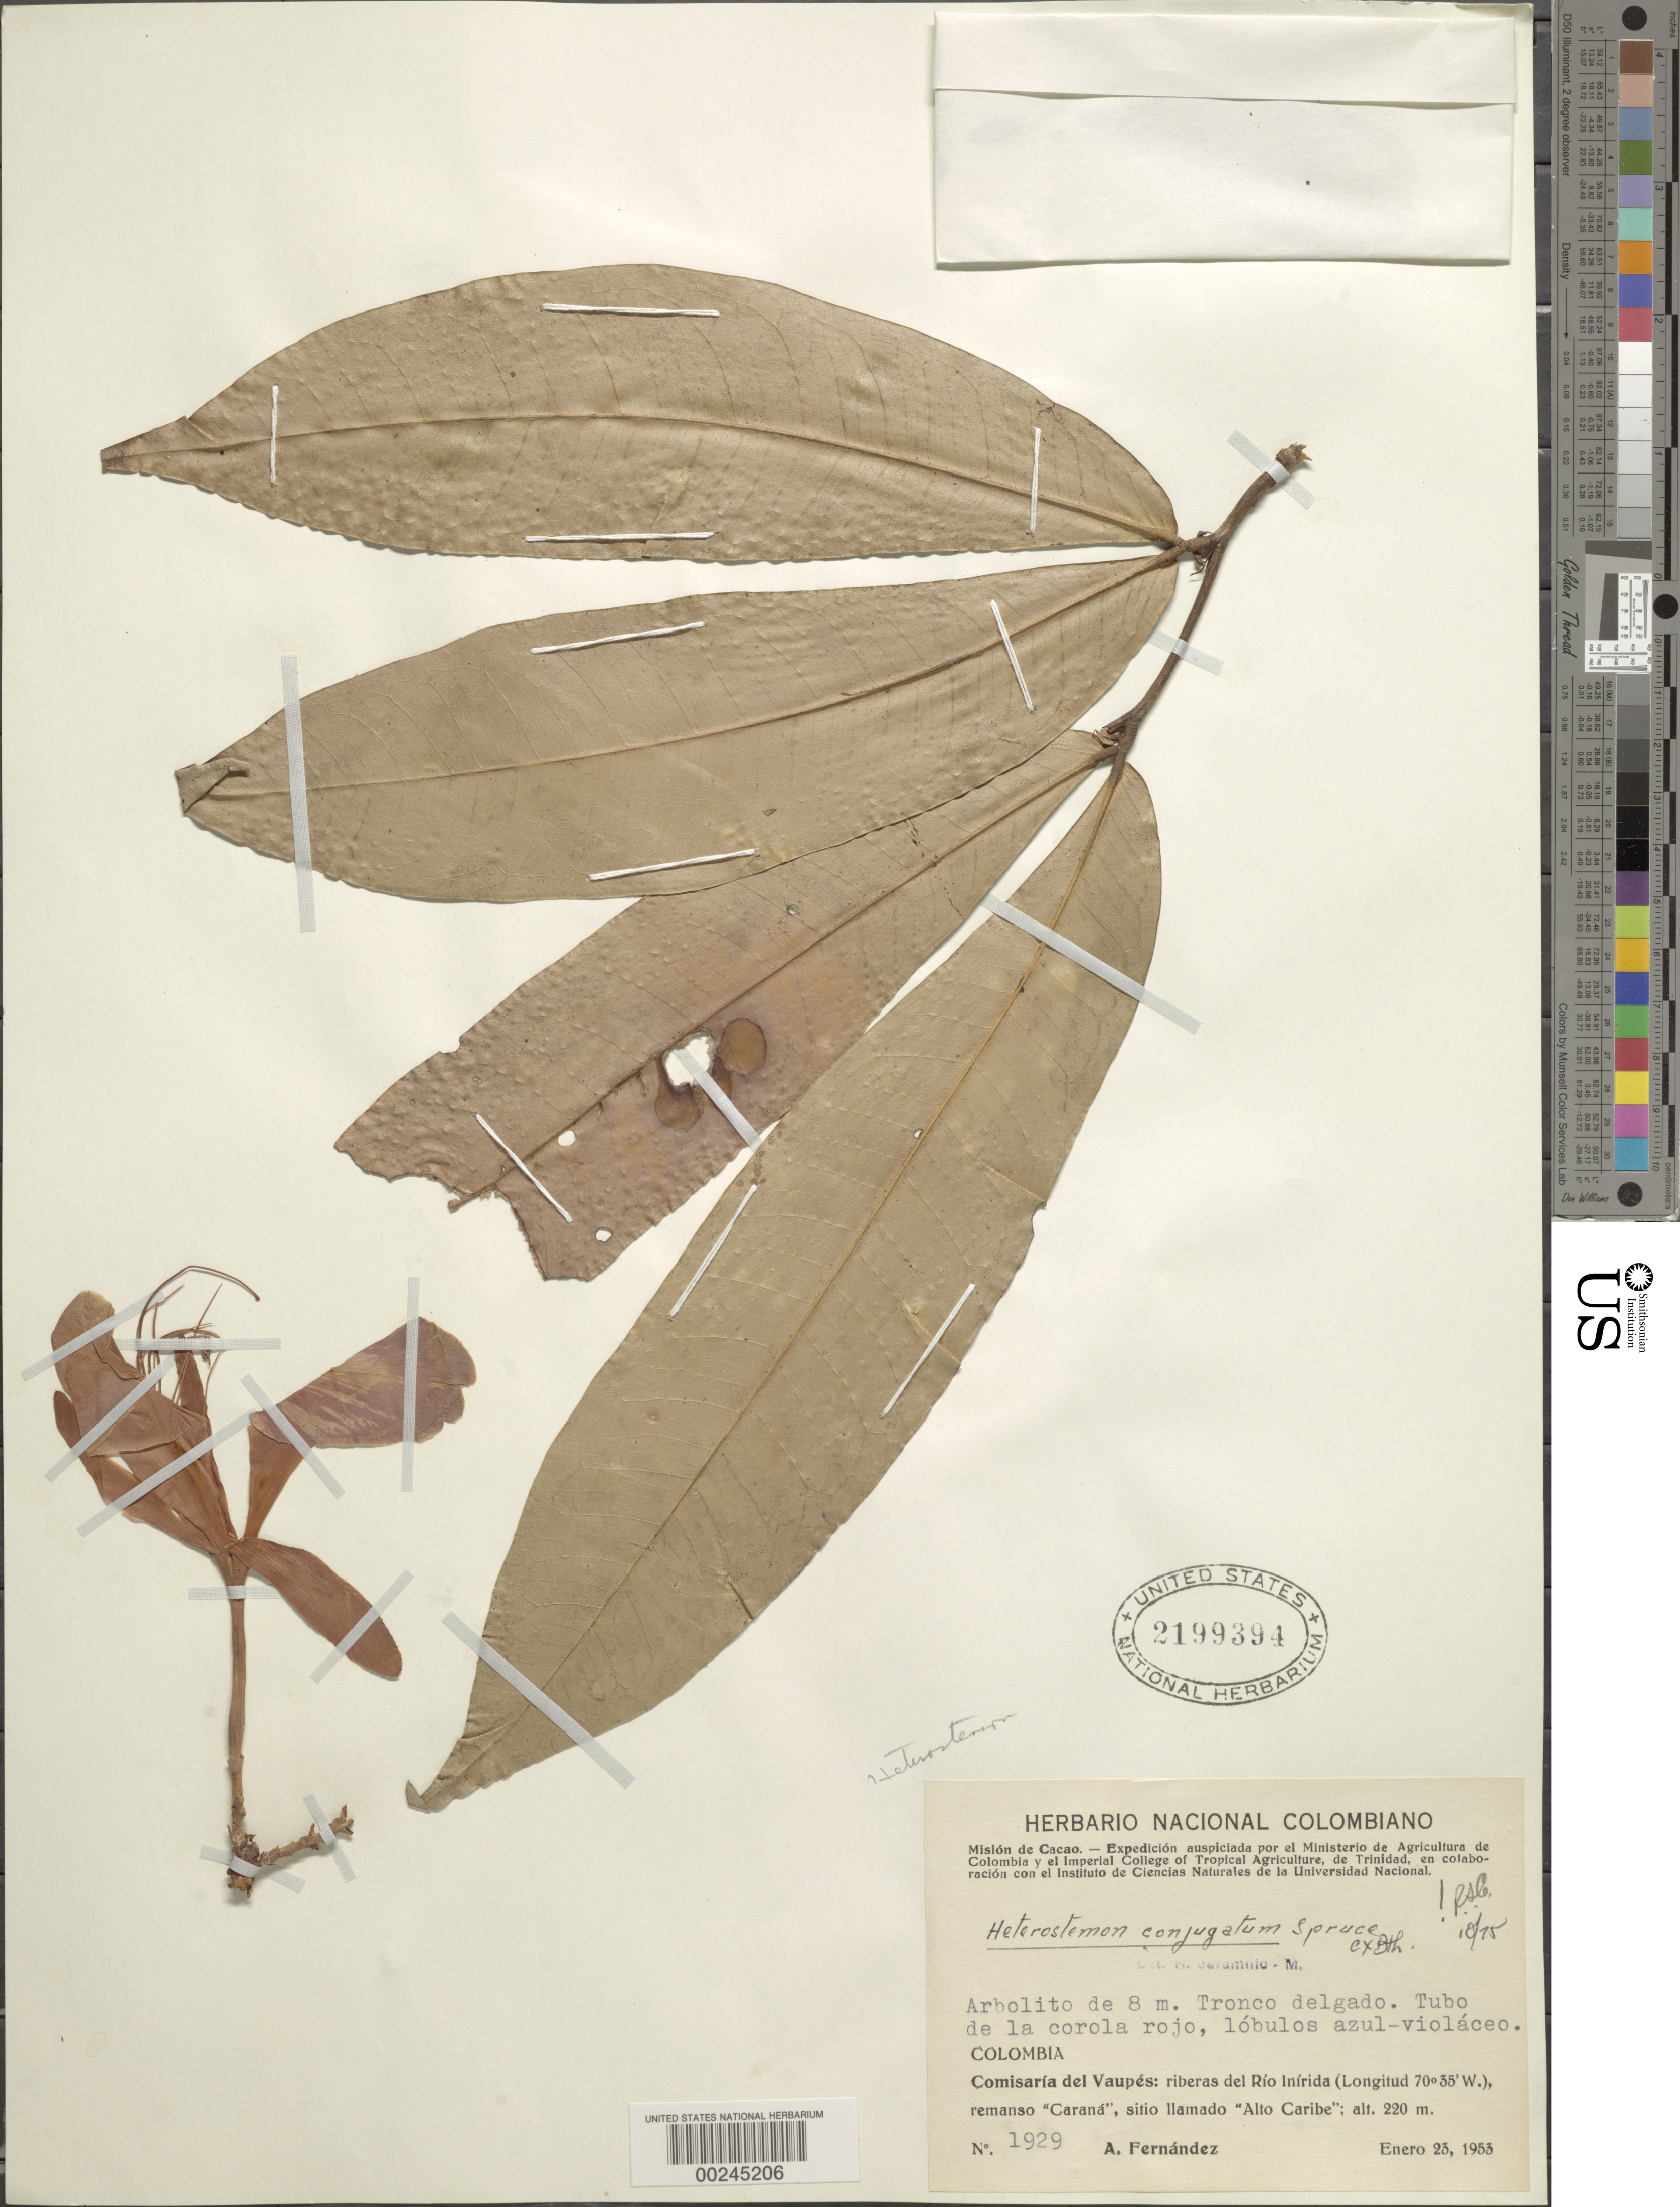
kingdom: Plantae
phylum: Tracheophyta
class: Magnoliopsida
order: Fabales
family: Fabaceae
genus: Heterostemon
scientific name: Heterostemon conjugatus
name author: Spruce ex Benth.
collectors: Á. Fernández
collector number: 1929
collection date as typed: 25 Jan 1953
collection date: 1953-01-25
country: Colombia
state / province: Vaupés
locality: Bank of the Rio Inirida, backwater "carana", place called "Alto Caribe"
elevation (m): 220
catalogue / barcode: US 2199394